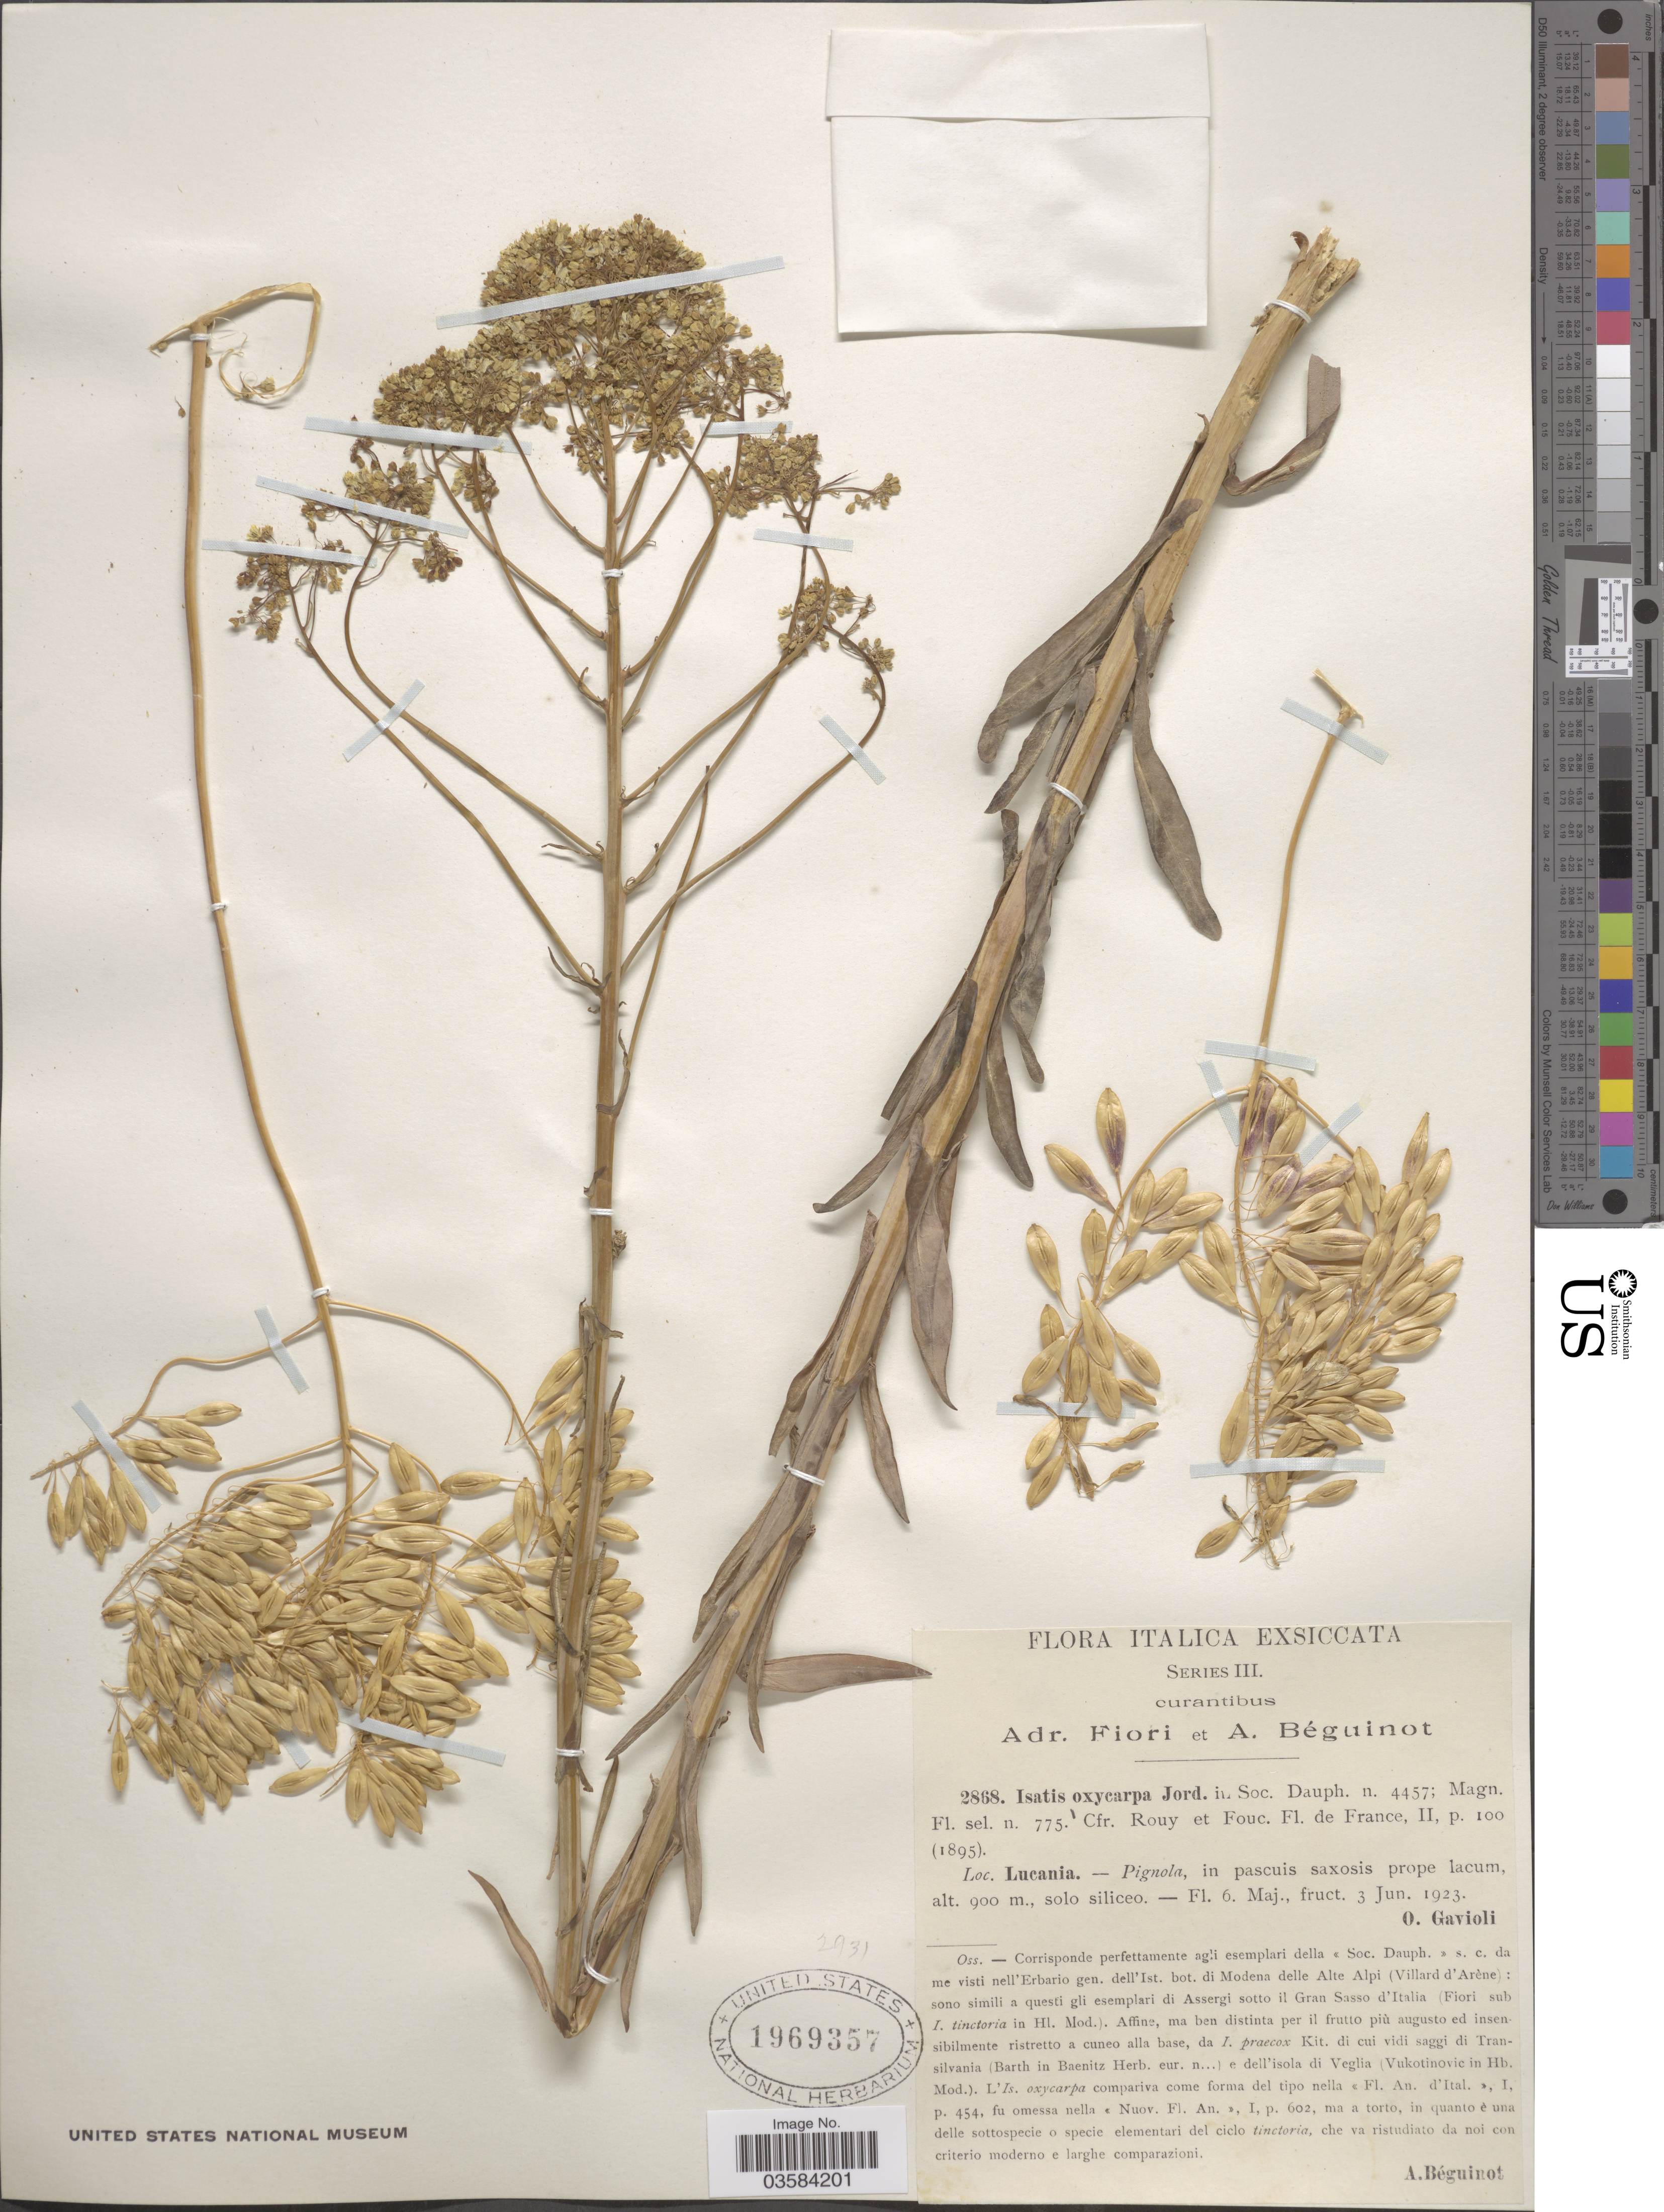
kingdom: Plantae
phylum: Tracheophyta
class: Magnoliopsida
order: Brassicales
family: Brassicaceae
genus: Isatis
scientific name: Isatis oxycarpa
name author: Jord.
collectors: O. Gavioli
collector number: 2868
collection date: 1923-05-06/1923-06-03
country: Italy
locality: Lucania. Pignola, in pascuis saxosis prope lacum.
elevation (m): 900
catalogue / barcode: US 1969357